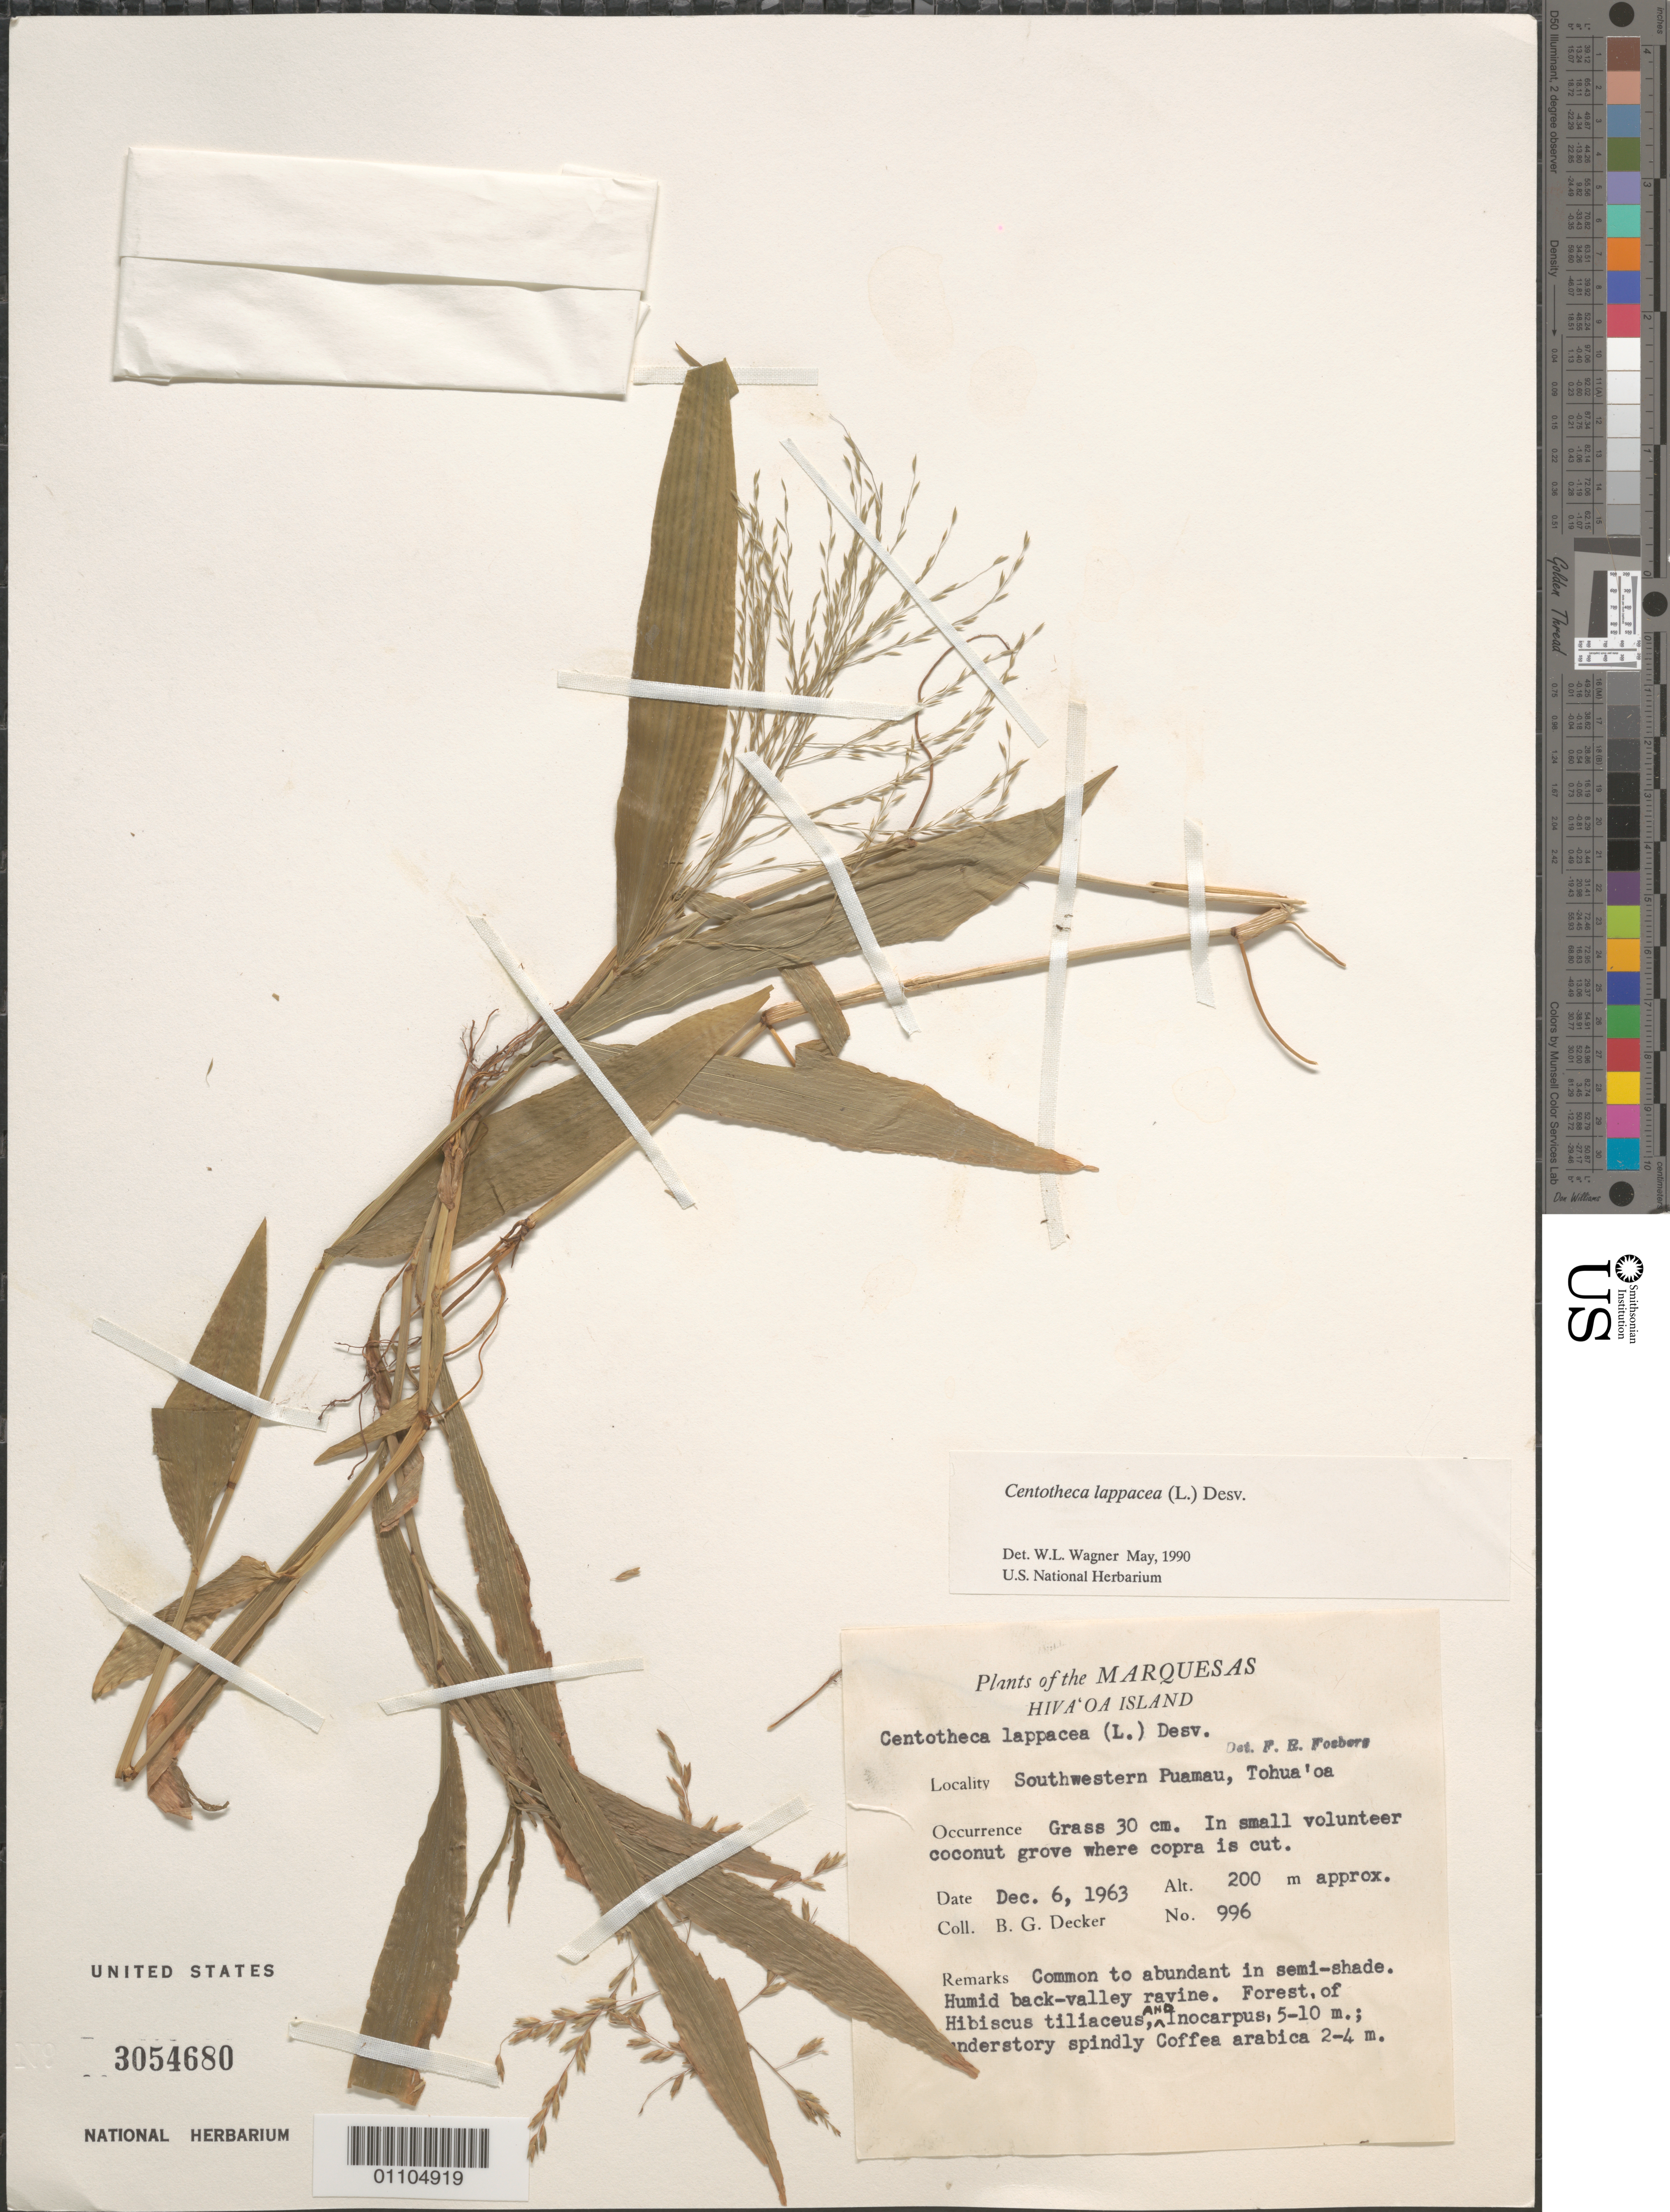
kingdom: Plantae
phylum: Tracheophyta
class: Liliopsida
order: Poales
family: Poaceae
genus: Centotheca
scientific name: Centotheca lappacea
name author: (L.) Desv.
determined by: Wagner, W. L., (BOT), Smithsonian Institution - National Museum of Natural History (UNITED STATES)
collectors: B. G. Decker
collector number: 996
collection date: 1963-12-06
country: French Polynesia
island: Hiva Oa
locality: SW Puamau, Tohua'oa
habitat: Humid back-valley ravine in semi-shade; in small volunteer coconut grove in forest of Hibiscus tiliaceus, Inocarpus, and Coffea arabica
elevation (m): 200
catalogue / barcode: US 3054680